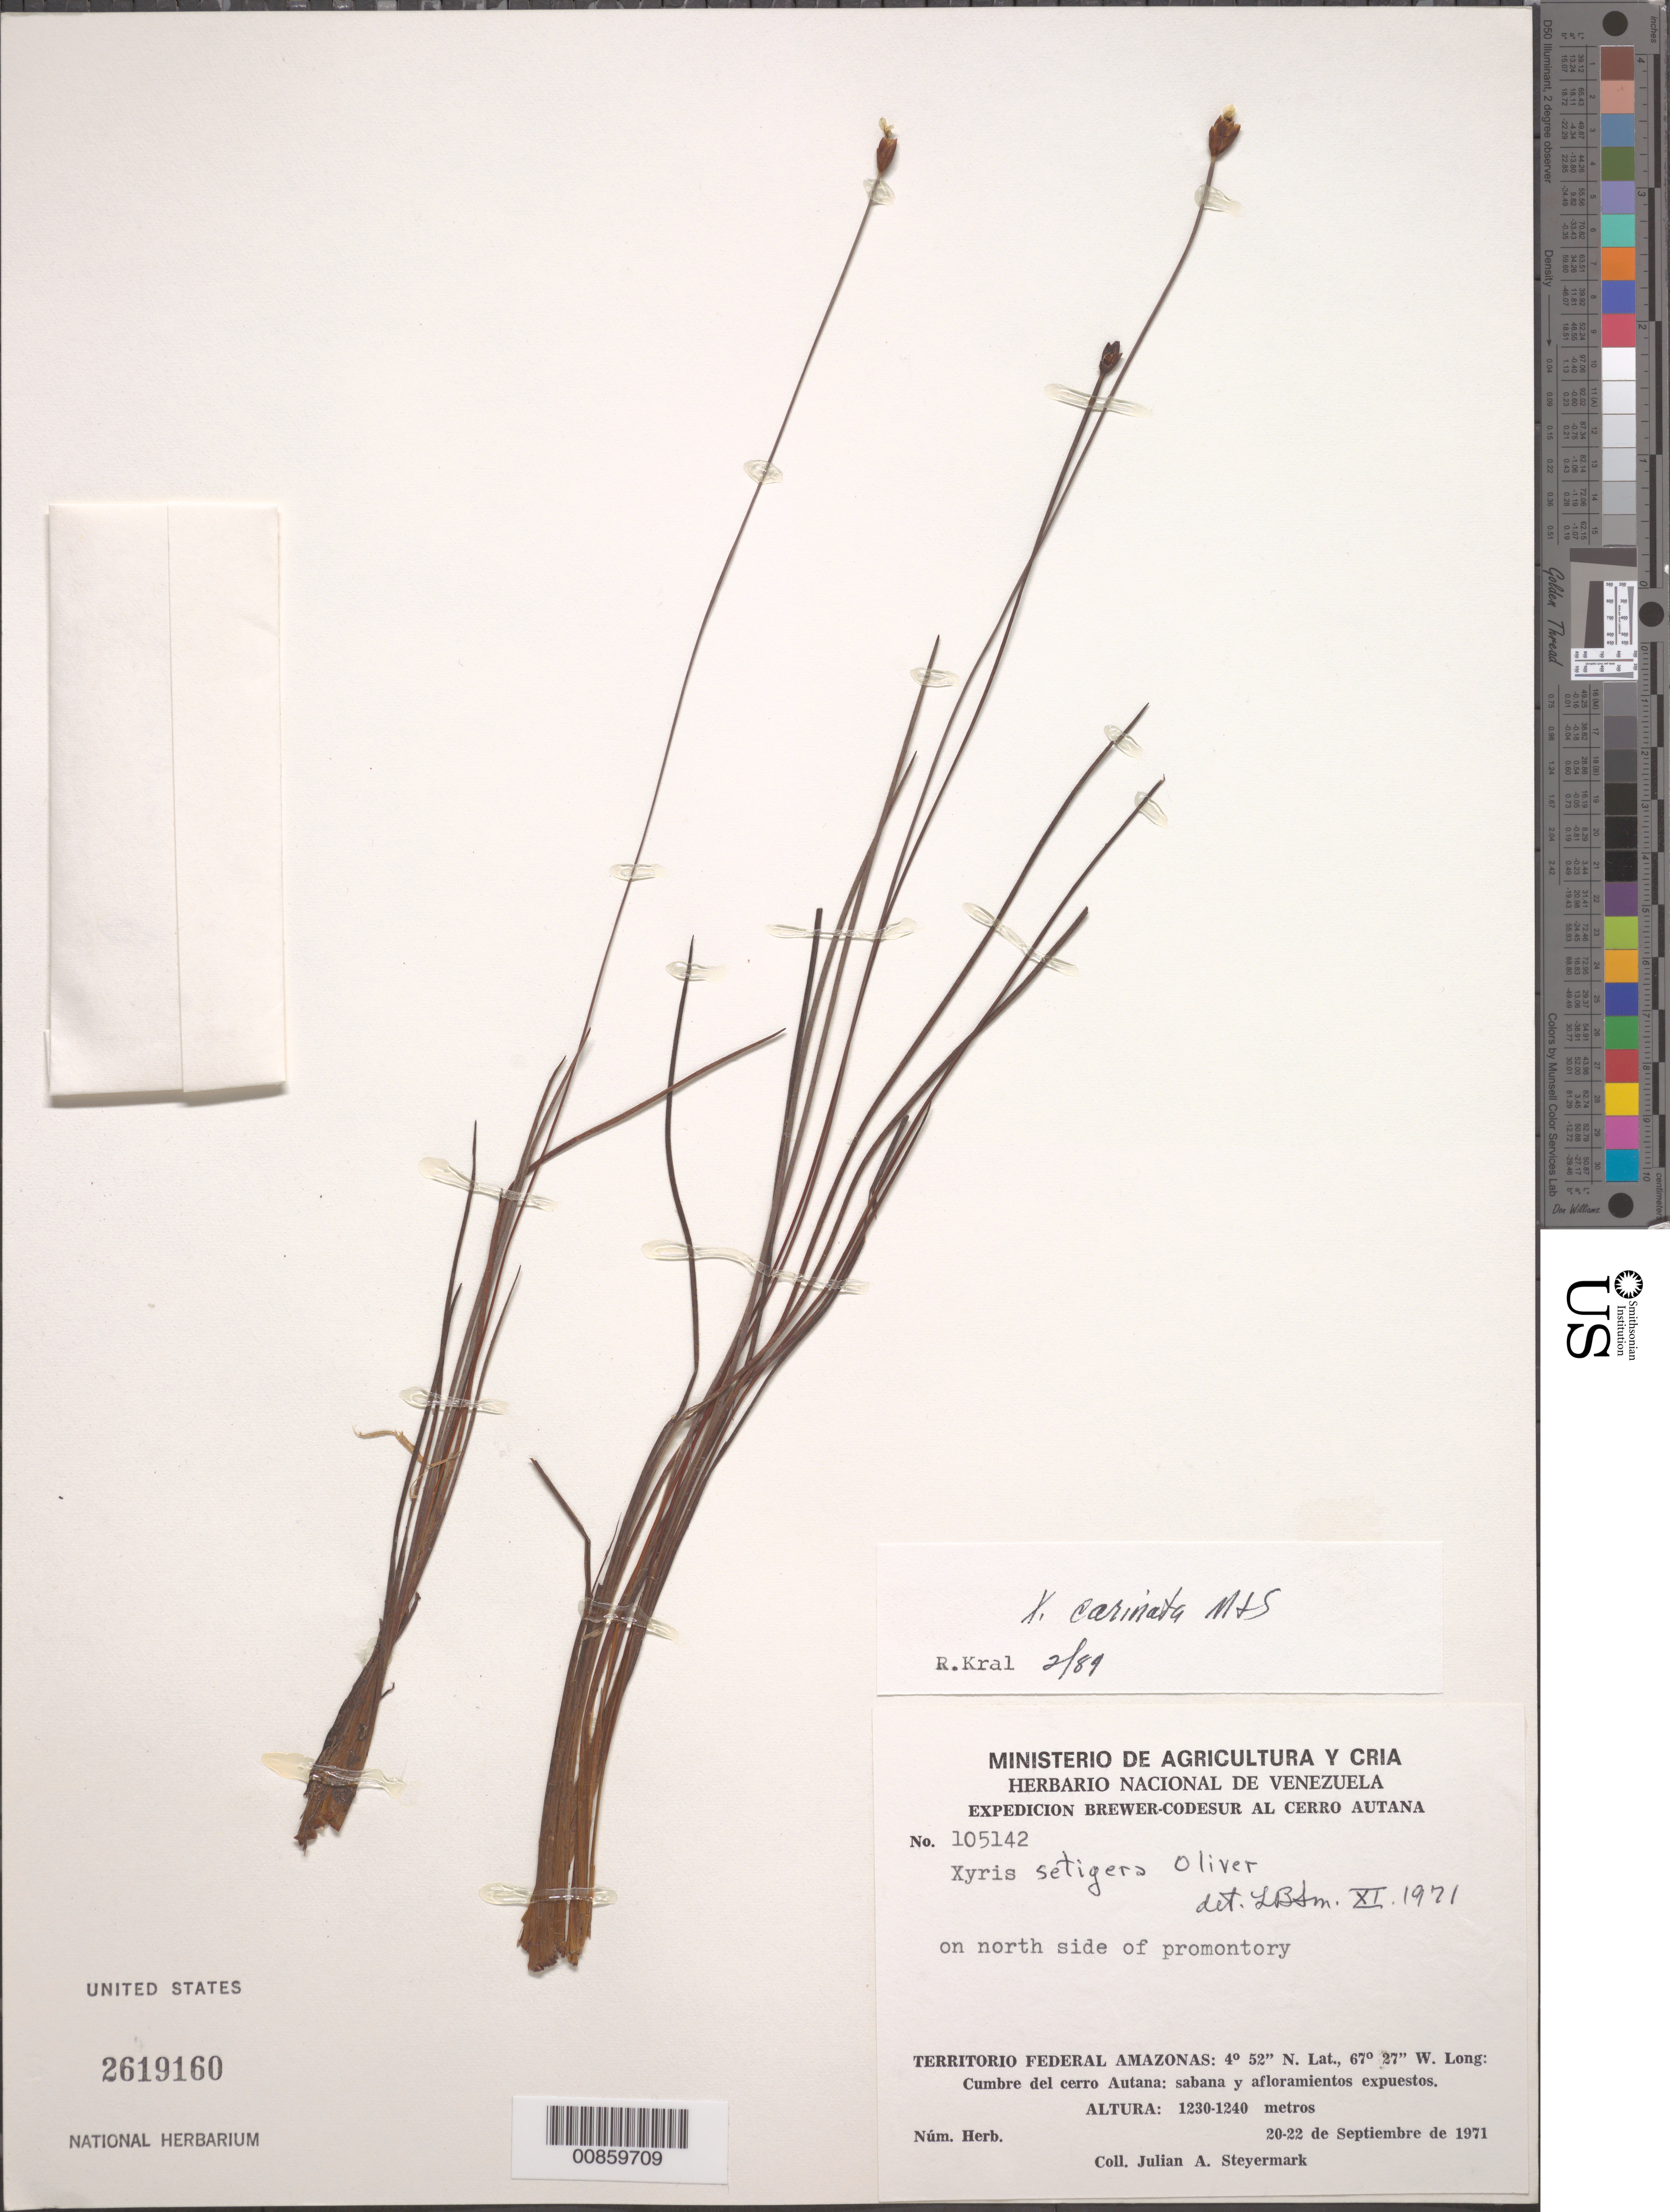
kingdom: Plantae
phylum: Tracheophyta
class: Liliopsida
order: Poales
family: Xyridaceae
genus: Xyris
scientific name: Xyris carinata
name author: Maguire & L.B. Sm.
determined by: Kral, Robert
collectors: J. Steyermark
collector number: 105142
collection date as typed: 20-Sep-71 to 22-Sep-71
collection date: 1971-09-20/1971-09-22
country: Venezuela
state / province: Amazonas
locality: Cerro Autana, cumbre; on north side of promontory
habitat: Sabana y afloramientos expuestos.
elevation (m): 1230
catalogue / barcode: US 2619160